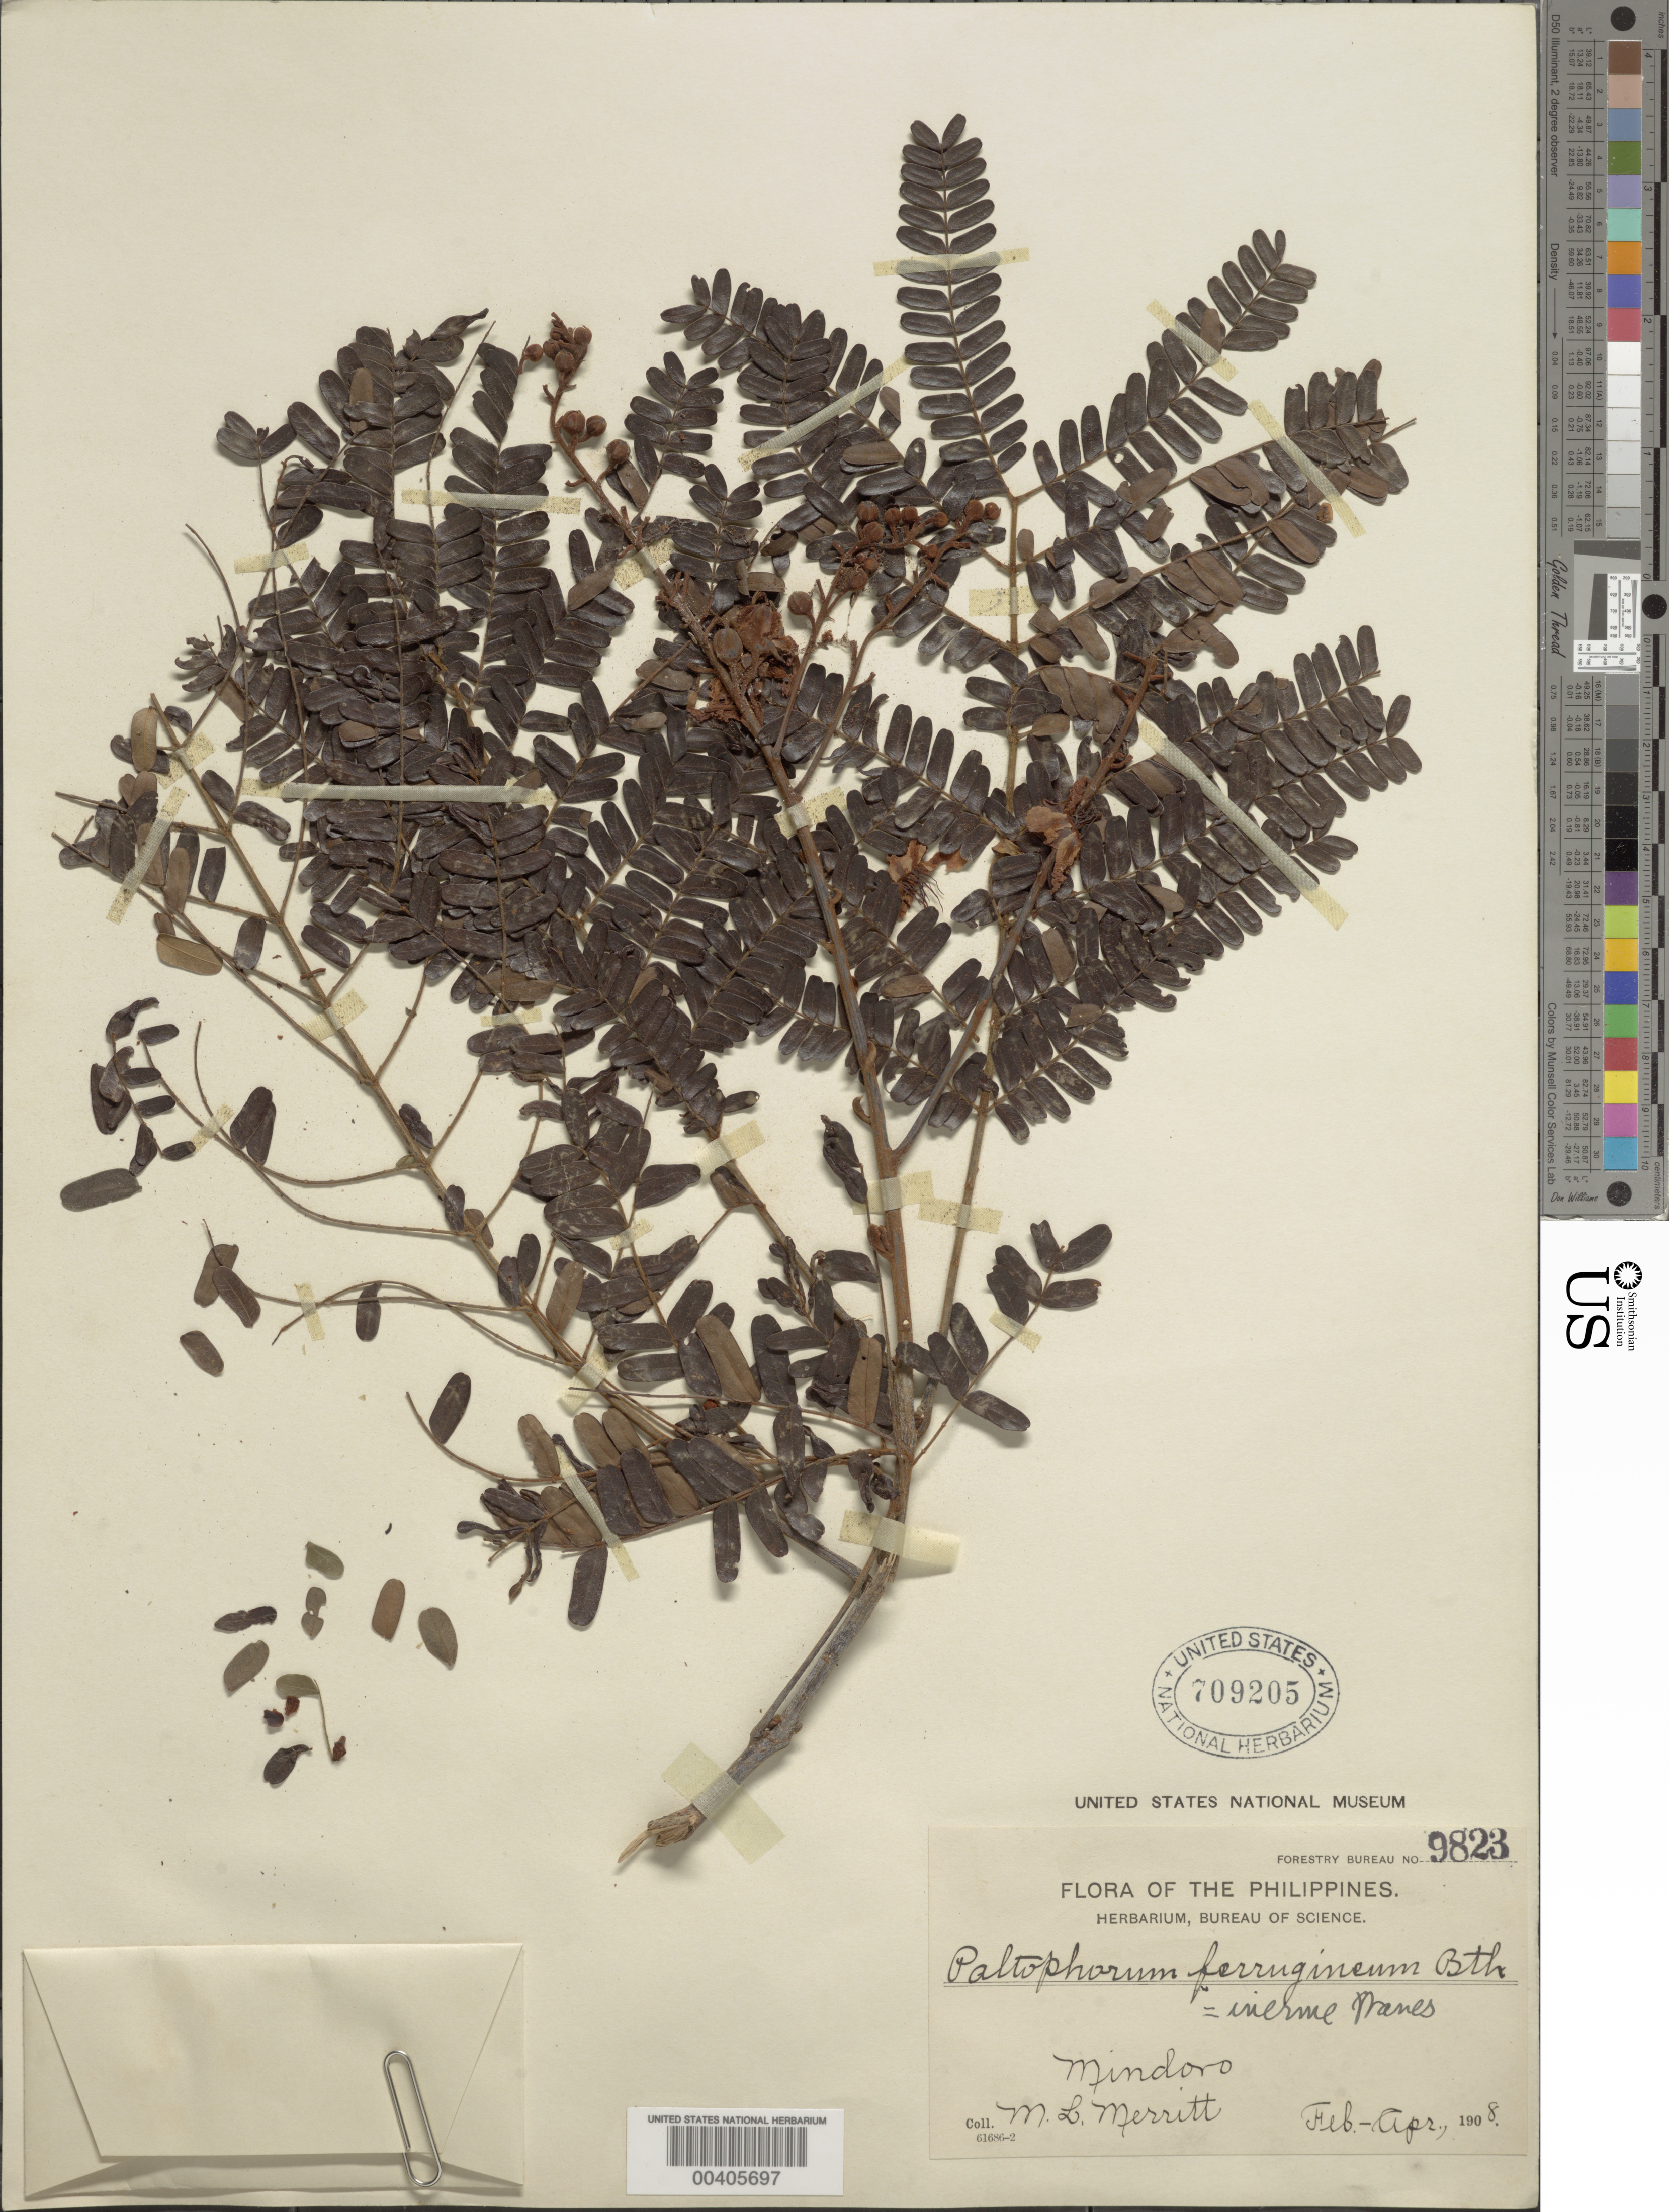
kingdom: Plantae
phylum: Tracheophyta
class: Magnoliopsida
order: Fabales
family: Fabaceae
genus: Peltophorum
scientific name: Peltophorum pterocarpum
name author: (DC.) Backer ex K. Heyne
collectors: M. L. Merritt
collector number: For. Bur. 9823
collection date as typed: Feb 1908 to -- Apr 1908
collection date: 1908-02/1908-04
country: Philippines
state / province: Mimaropa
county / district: Mindoro Occidental / Mindoro Oriental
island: Mindoro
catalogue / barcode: US 709205